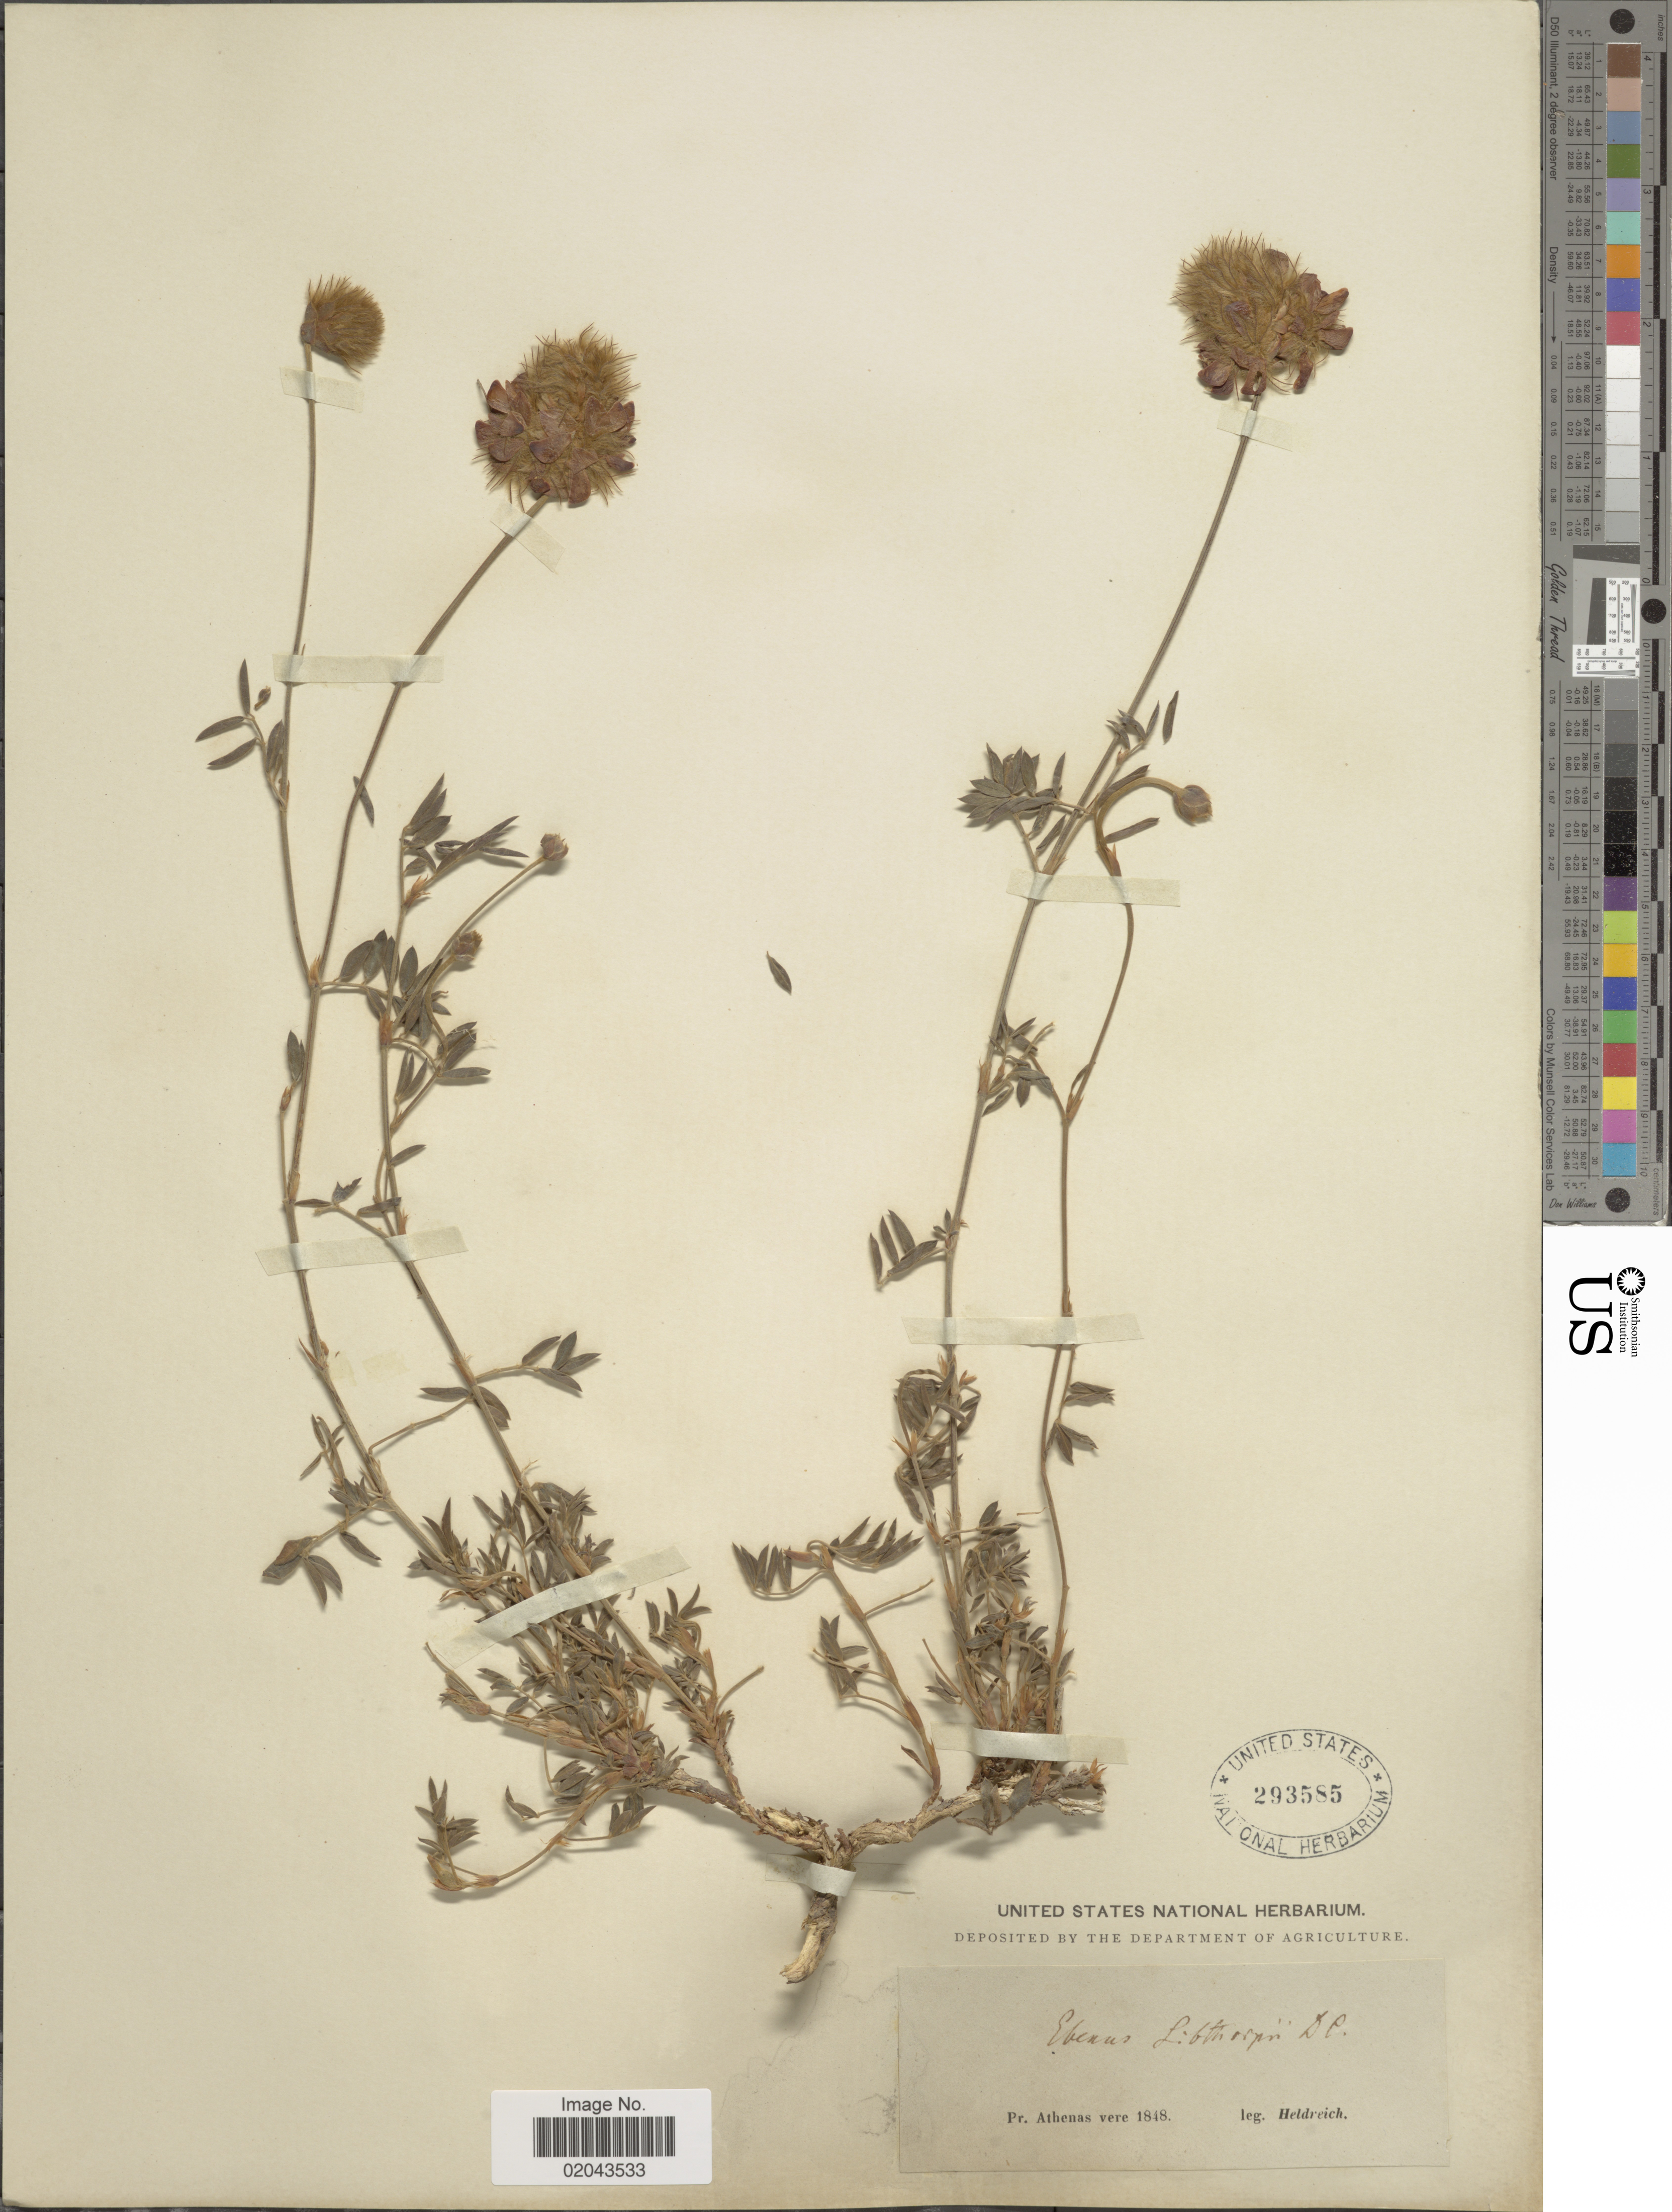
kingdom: Plantae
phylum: Tracheophyta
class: Magnoliopsida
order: Fabales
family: Fabaceae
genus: Ebenus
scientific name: Ebenus sibthorpii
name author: DC.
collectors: -. de Heldreich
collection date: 1848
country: Greece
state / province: Attica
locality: Pr. Athenas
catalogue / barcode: US 293585